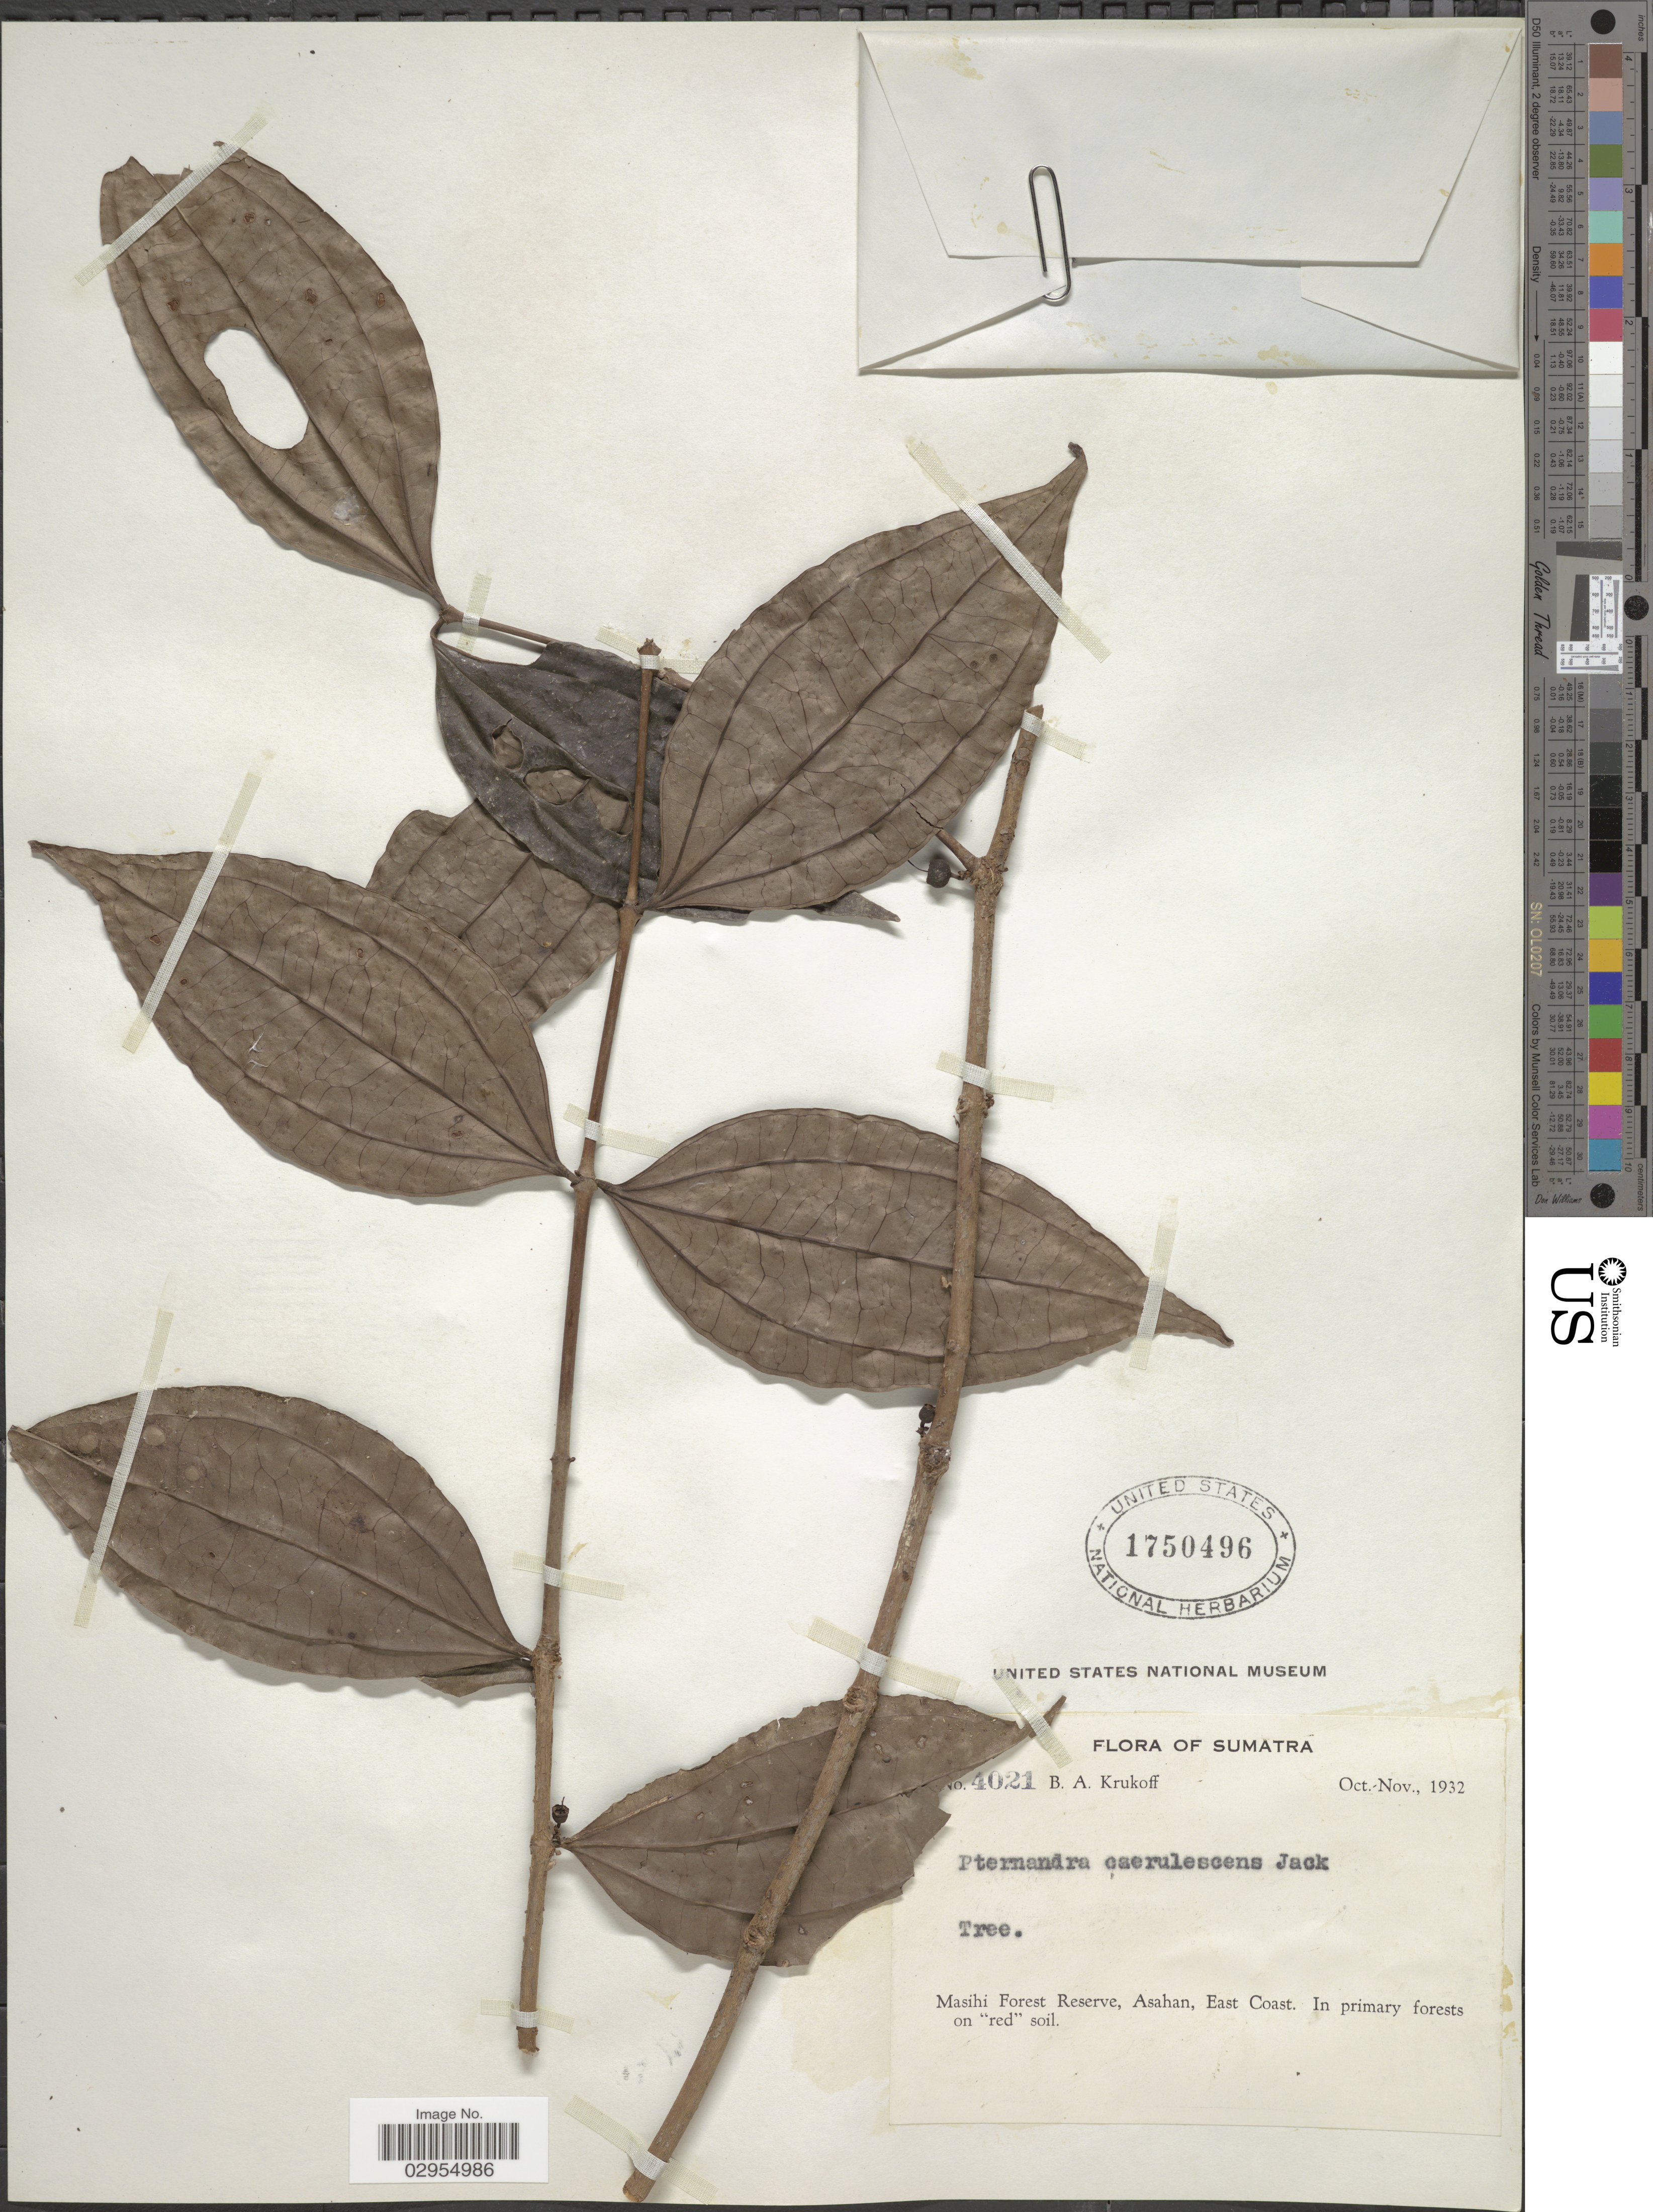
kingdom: Plantae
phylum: Tracheophyta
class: Magnoliopsida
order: Myrtales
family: Melastomataceae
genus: Pternandra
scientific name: Pternandra coerulescens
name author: Jack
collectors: B. A. Krukoff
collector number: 4021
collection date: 1932-10/1932-11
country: Indonesia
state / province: Sumatra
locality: Masihi Forest Reserve, Asahan, East Coast.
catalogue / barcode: US 1750496